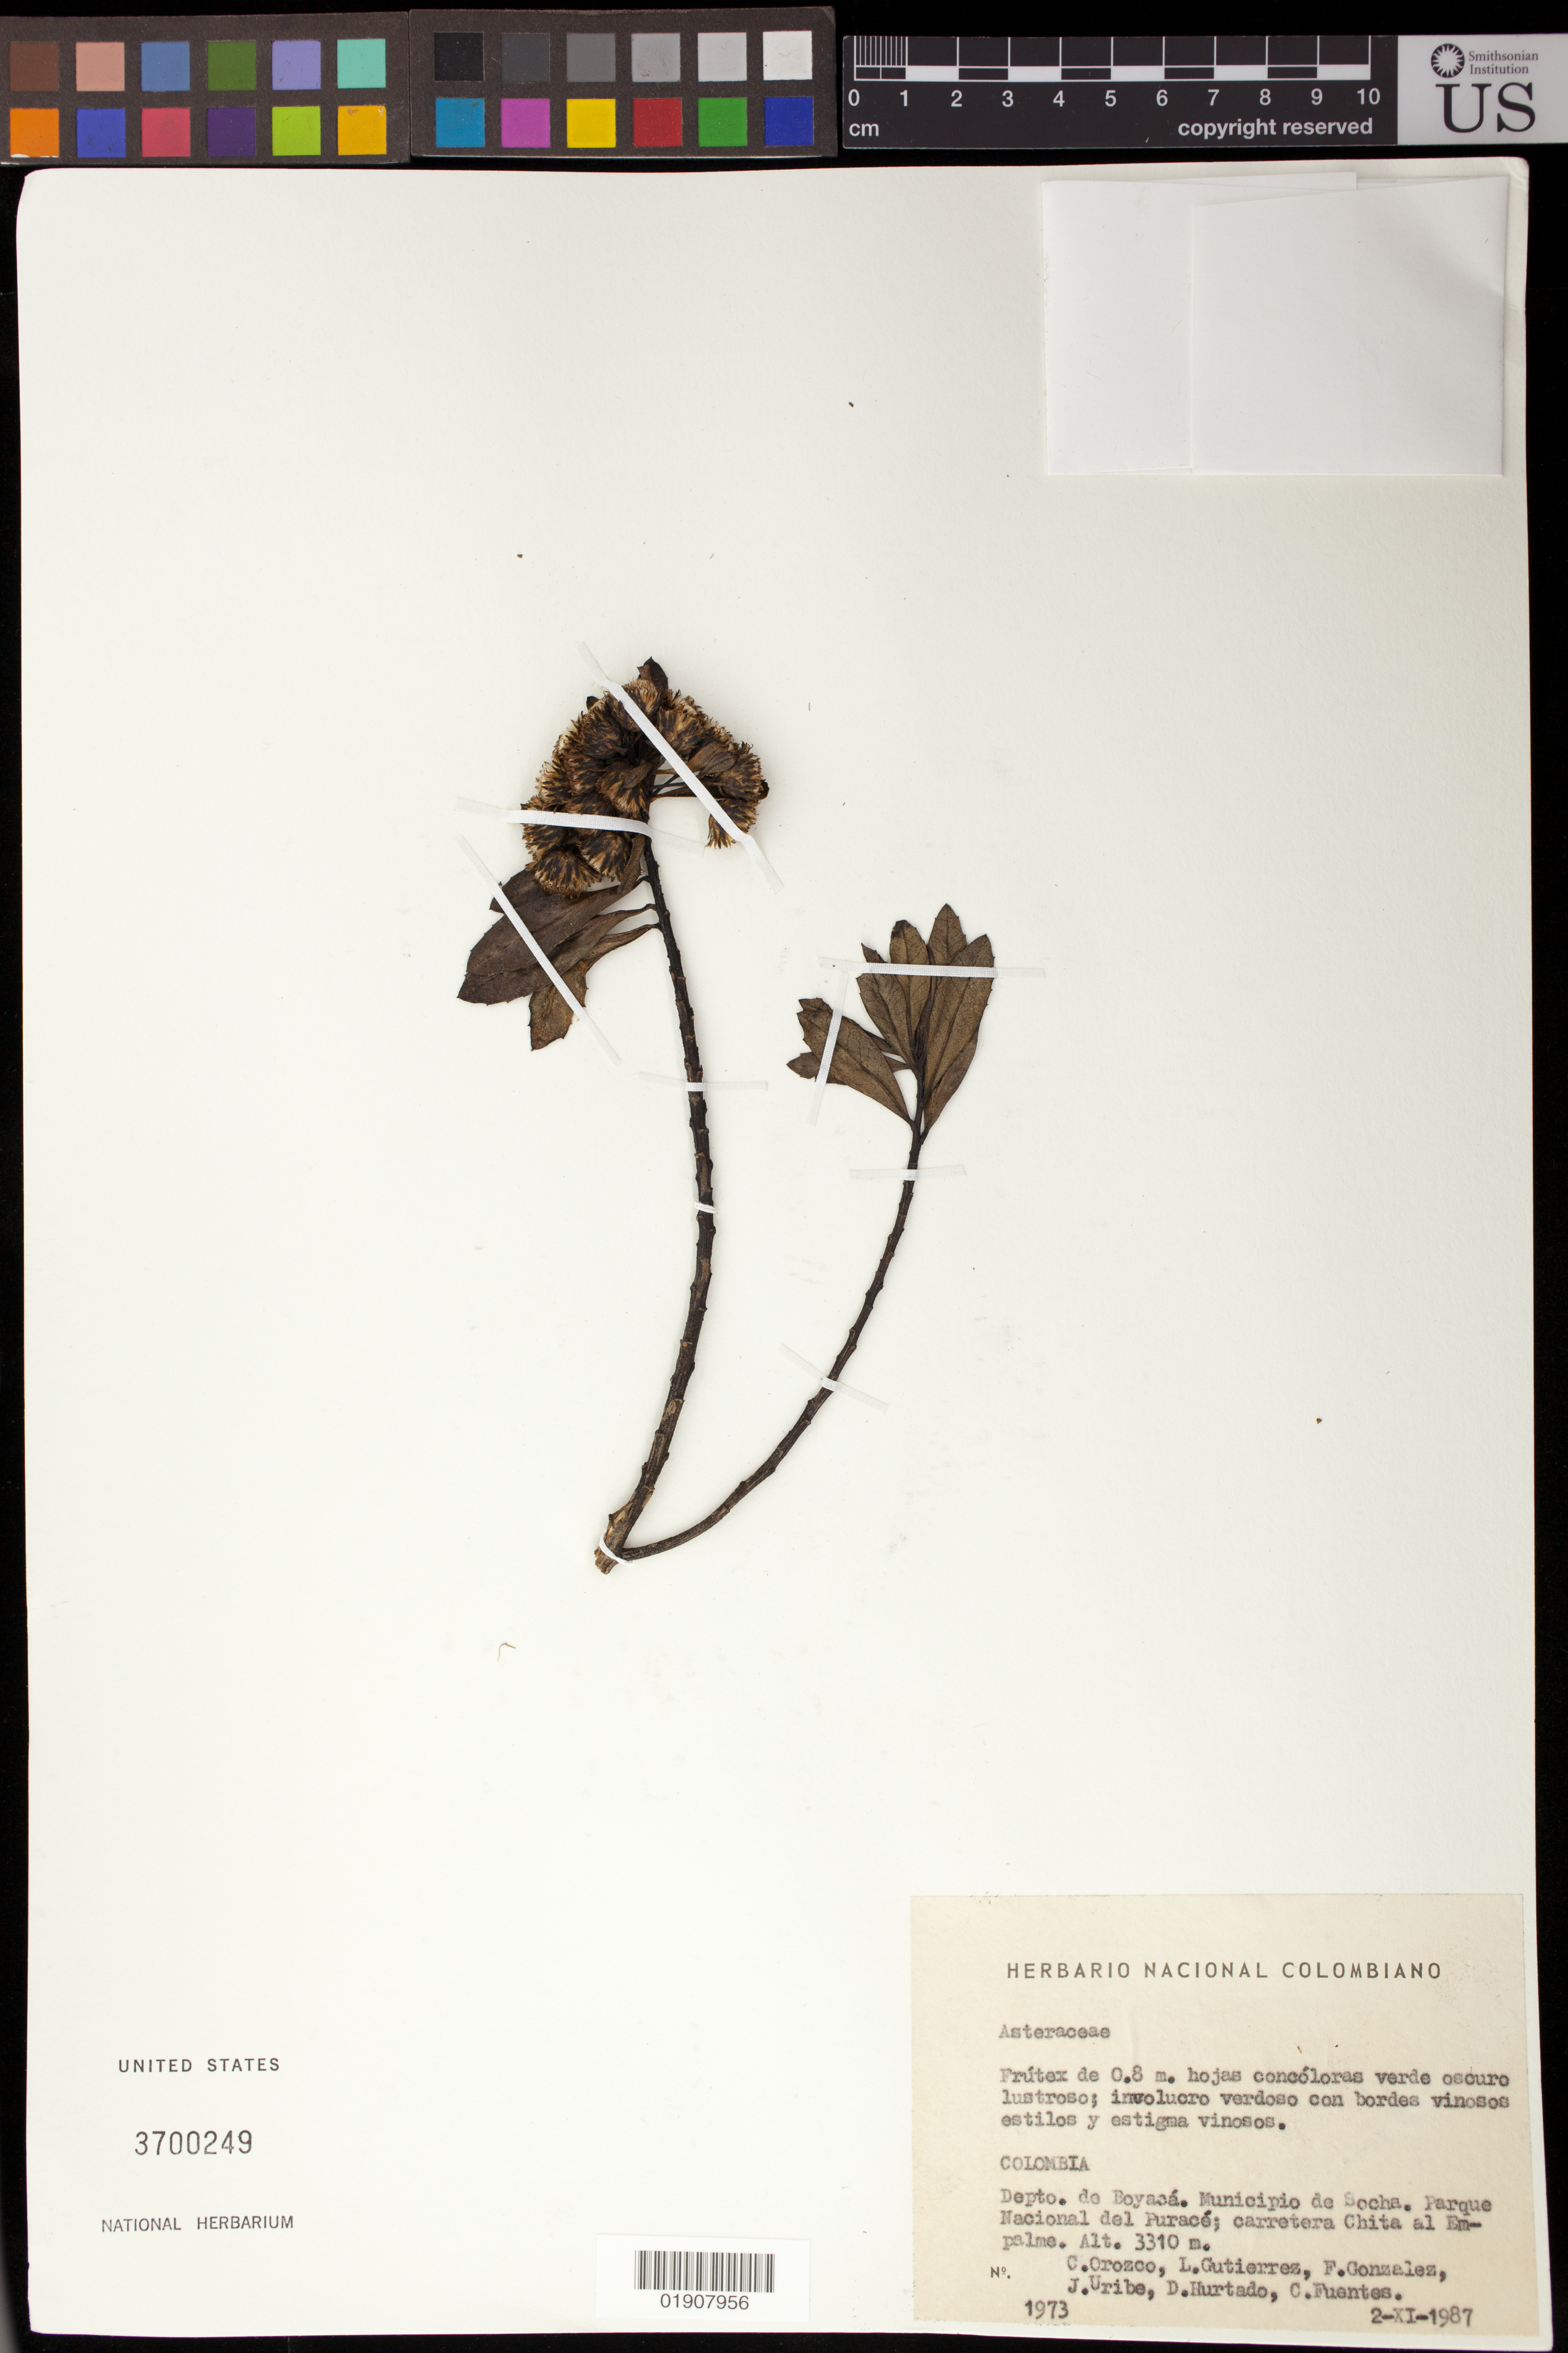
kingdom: Plantae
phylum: Tracheophyta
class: Magnoliopsida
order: Asterales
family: Asteraceae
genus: Baccharis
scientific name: Baccharis sp.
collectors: C. I. Orozco, L. Gutiérrez, F. Gonzalez, J. Uribe, D. Hurtado & C. Fuentes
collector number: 1973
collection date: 1987-11-02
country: Colombia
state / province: Boyacá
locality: Municipio de Socha. Parque Nacional del Purace; carretera Chita al Empalme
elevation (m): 3310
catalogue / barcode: US 3700249